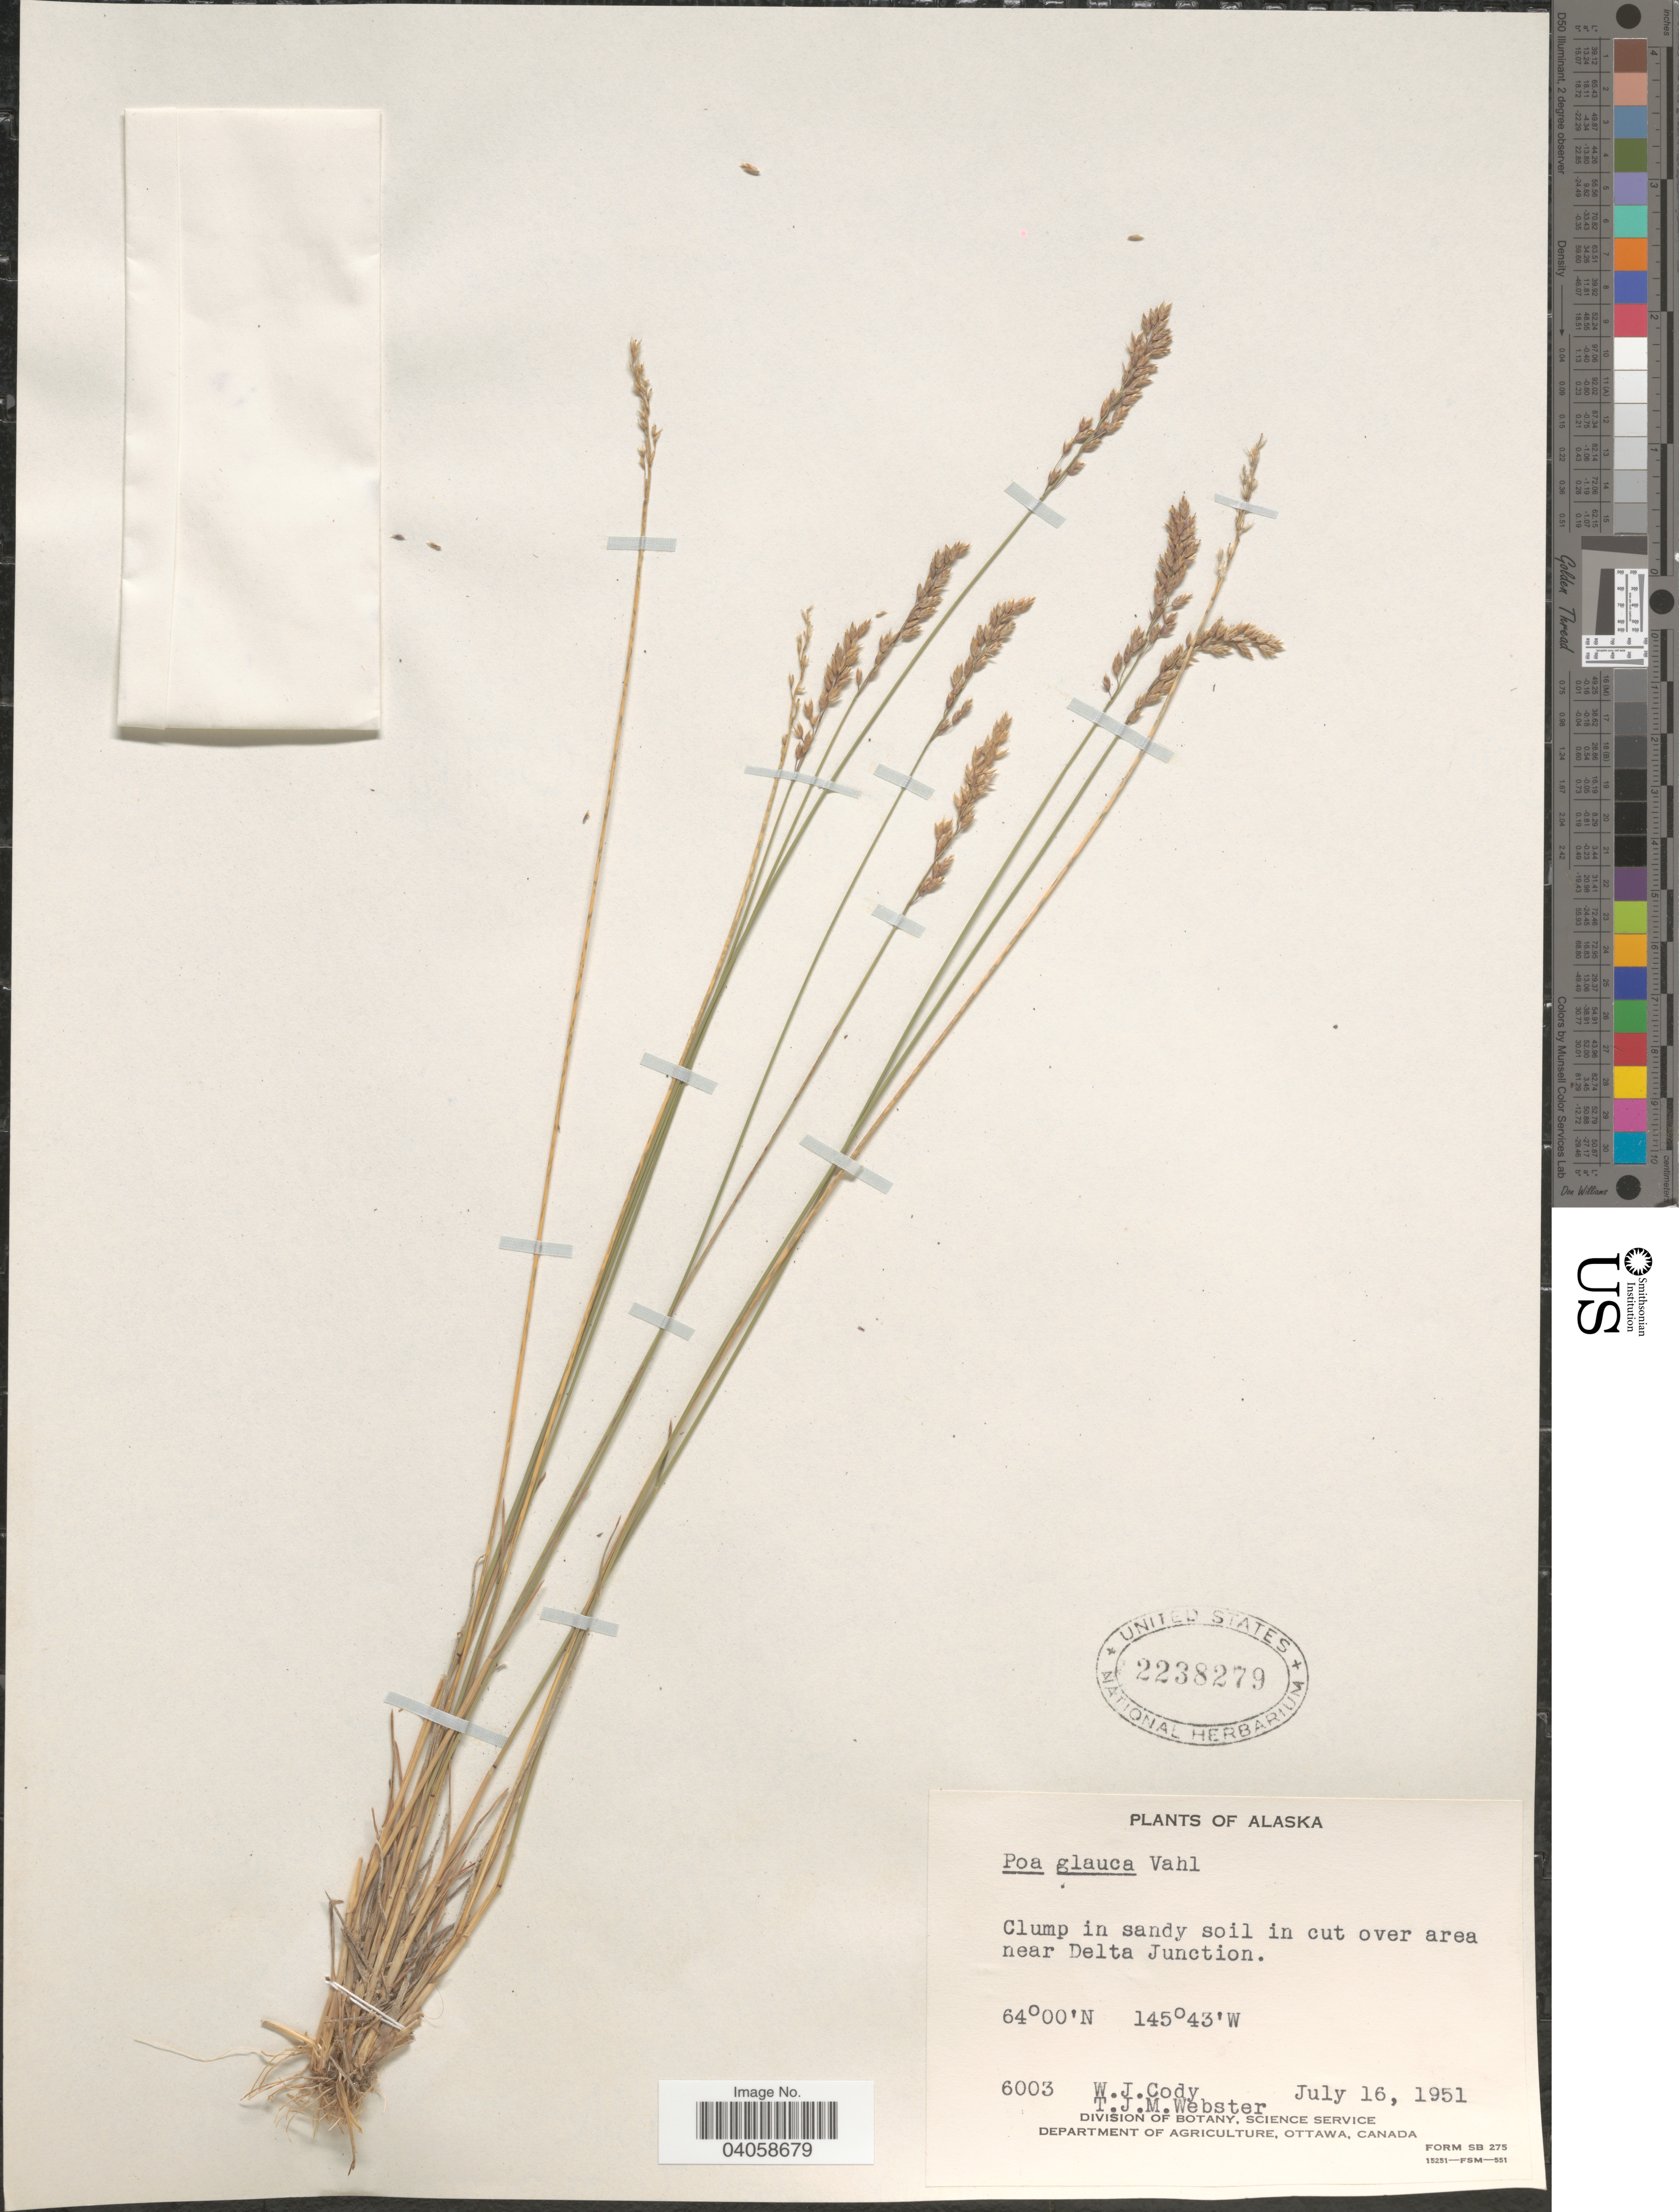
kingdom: Plantae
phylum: Tracheophyta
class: Liliopsida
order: Poales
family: Poaceae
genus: Poa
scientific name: Poa glauca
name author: Vahl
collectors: W. Cody & T. J. Webster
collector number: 6003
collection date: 1951-07-16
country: United States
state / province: Alaska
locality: Near Delta Junction.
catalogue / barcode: US 2238279